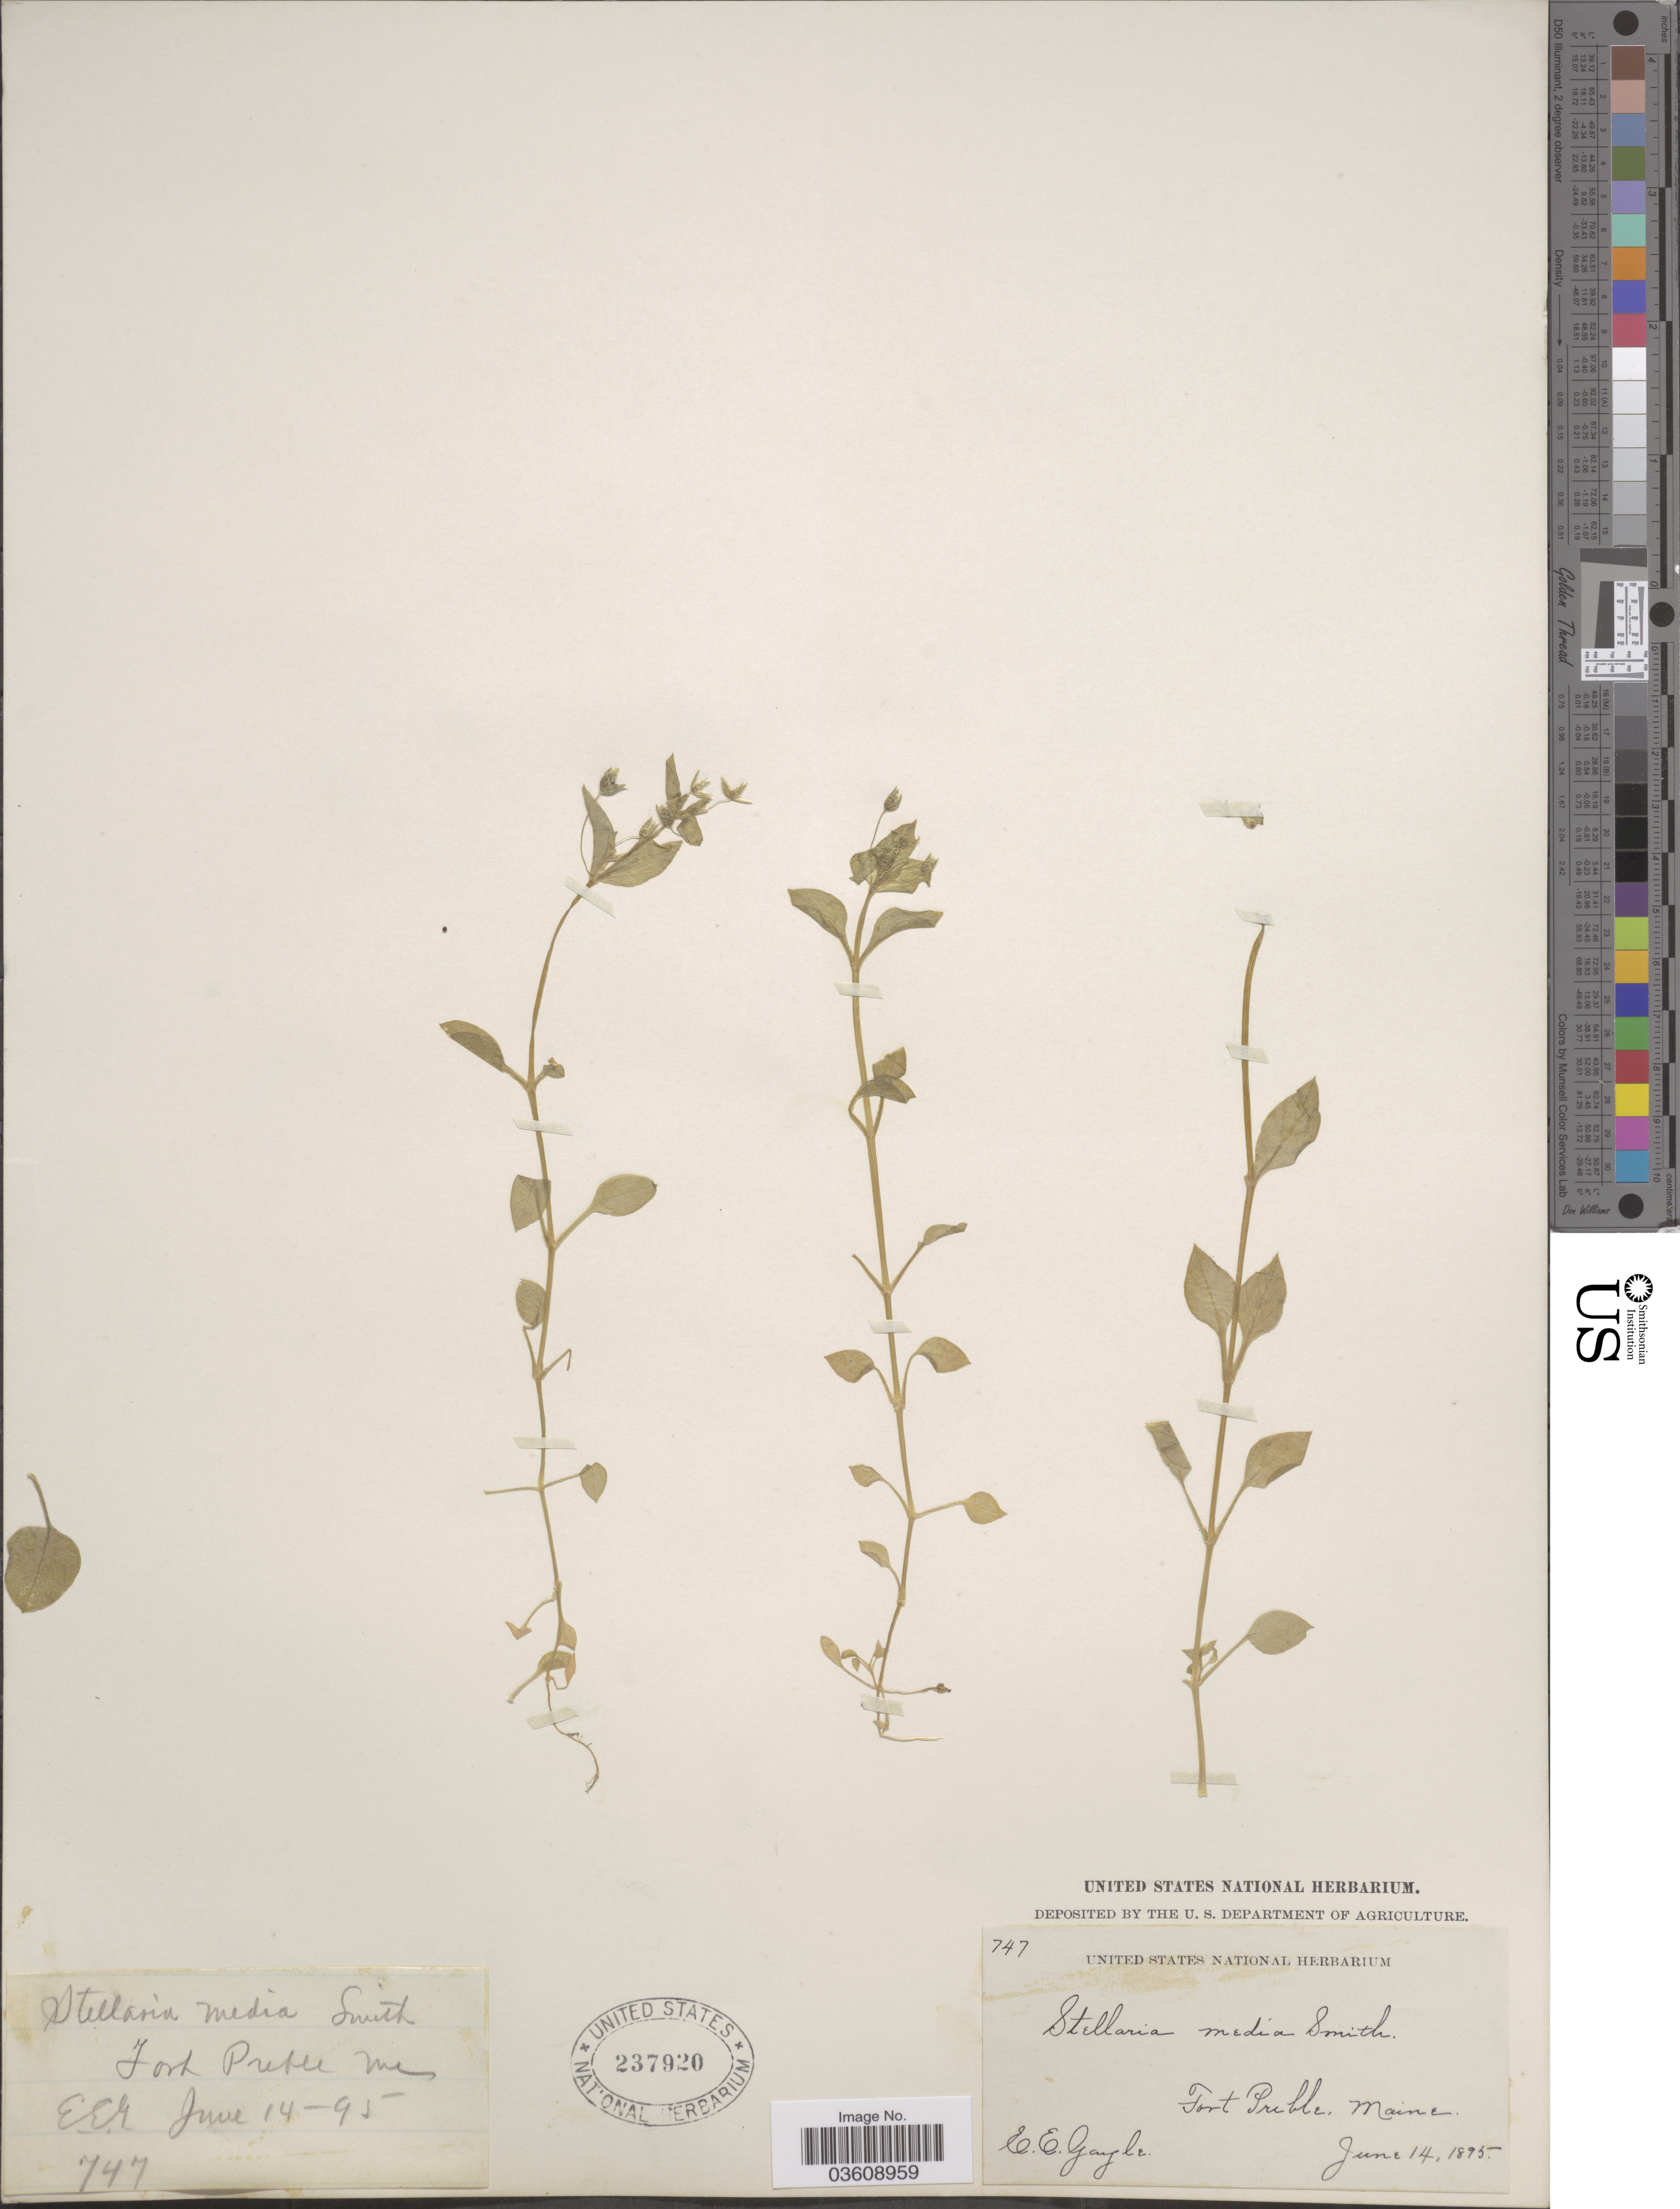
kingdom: Plantae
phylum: Tracheophyta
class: Magnoliopsida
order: Caryophyllales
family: Caryophyllaceae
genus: Stellaria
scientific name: Stellaria media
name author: (L.) Vill.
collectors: E. Gayle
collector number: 747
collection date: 1895-06-14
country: United States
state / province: Maine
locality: Fort Preble.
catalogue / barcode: US 237920